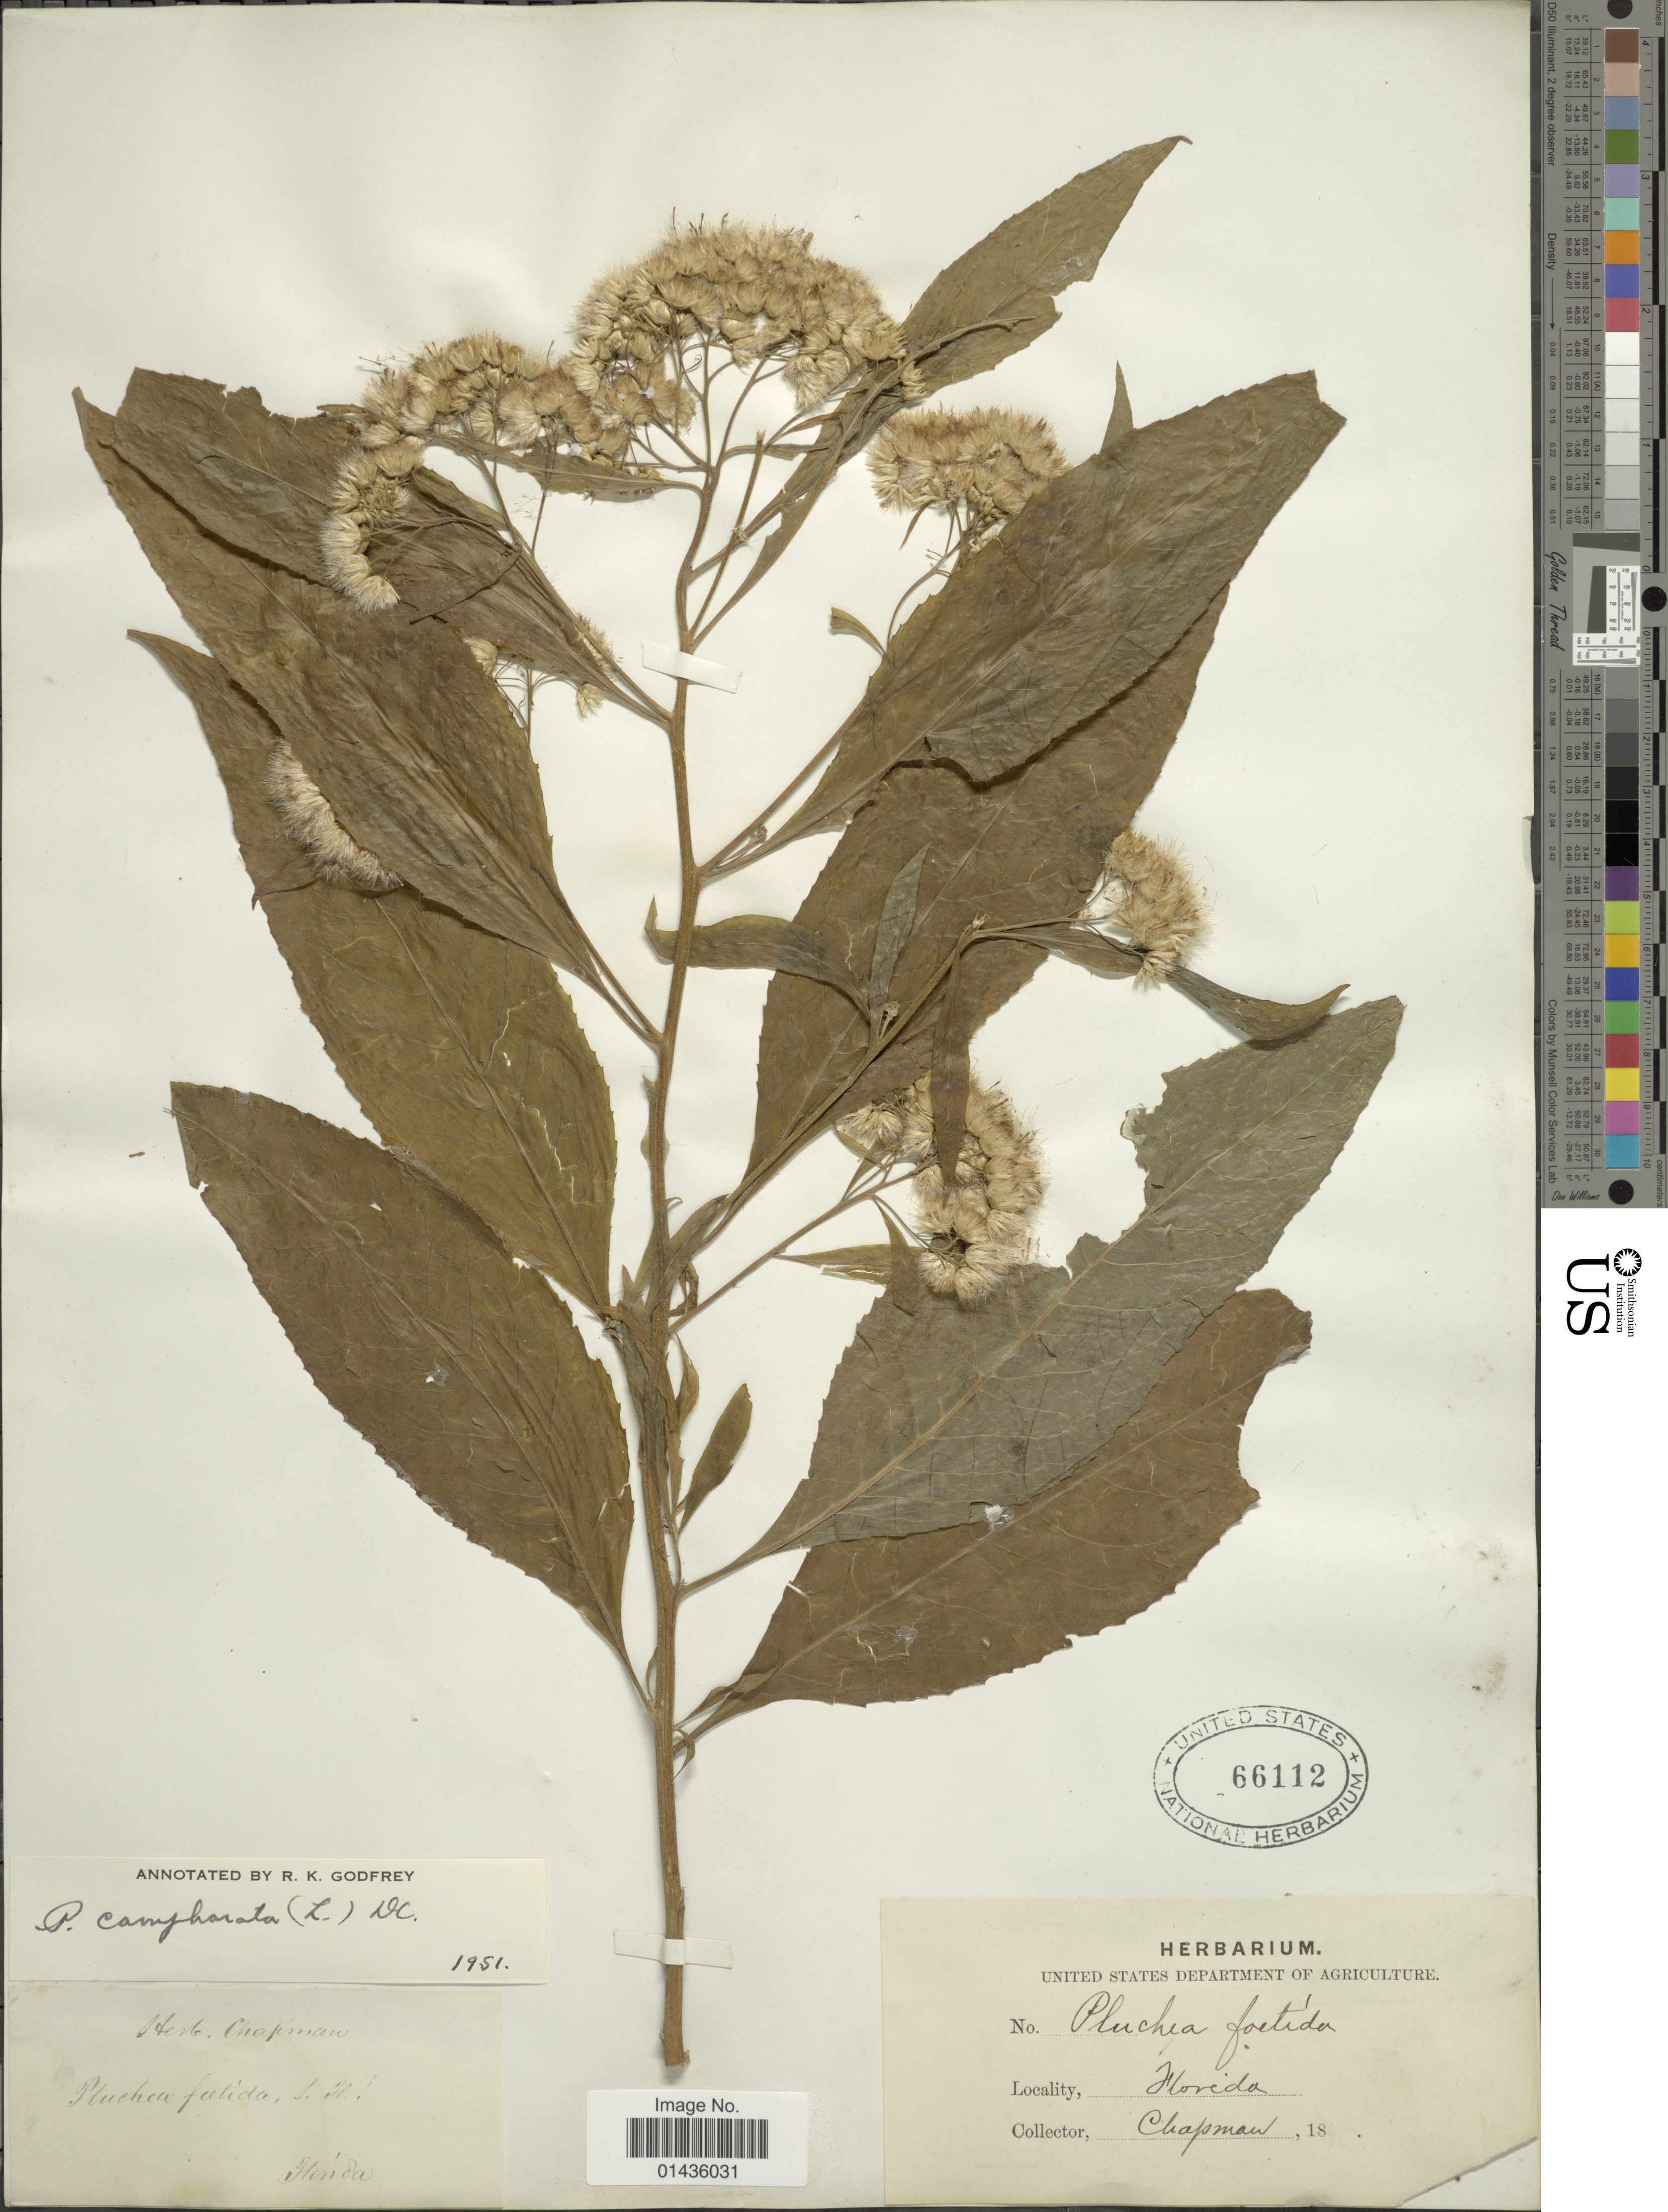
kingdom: Plantae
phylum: Tracheophyta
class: Magnoliopsida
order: Asterales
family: Asteraceae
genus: Pluchea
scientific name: Pluchea camphorata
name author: (L.) DC.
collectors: A. Chapman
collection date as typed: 18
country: United States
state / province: Florida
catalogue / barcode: US 66112